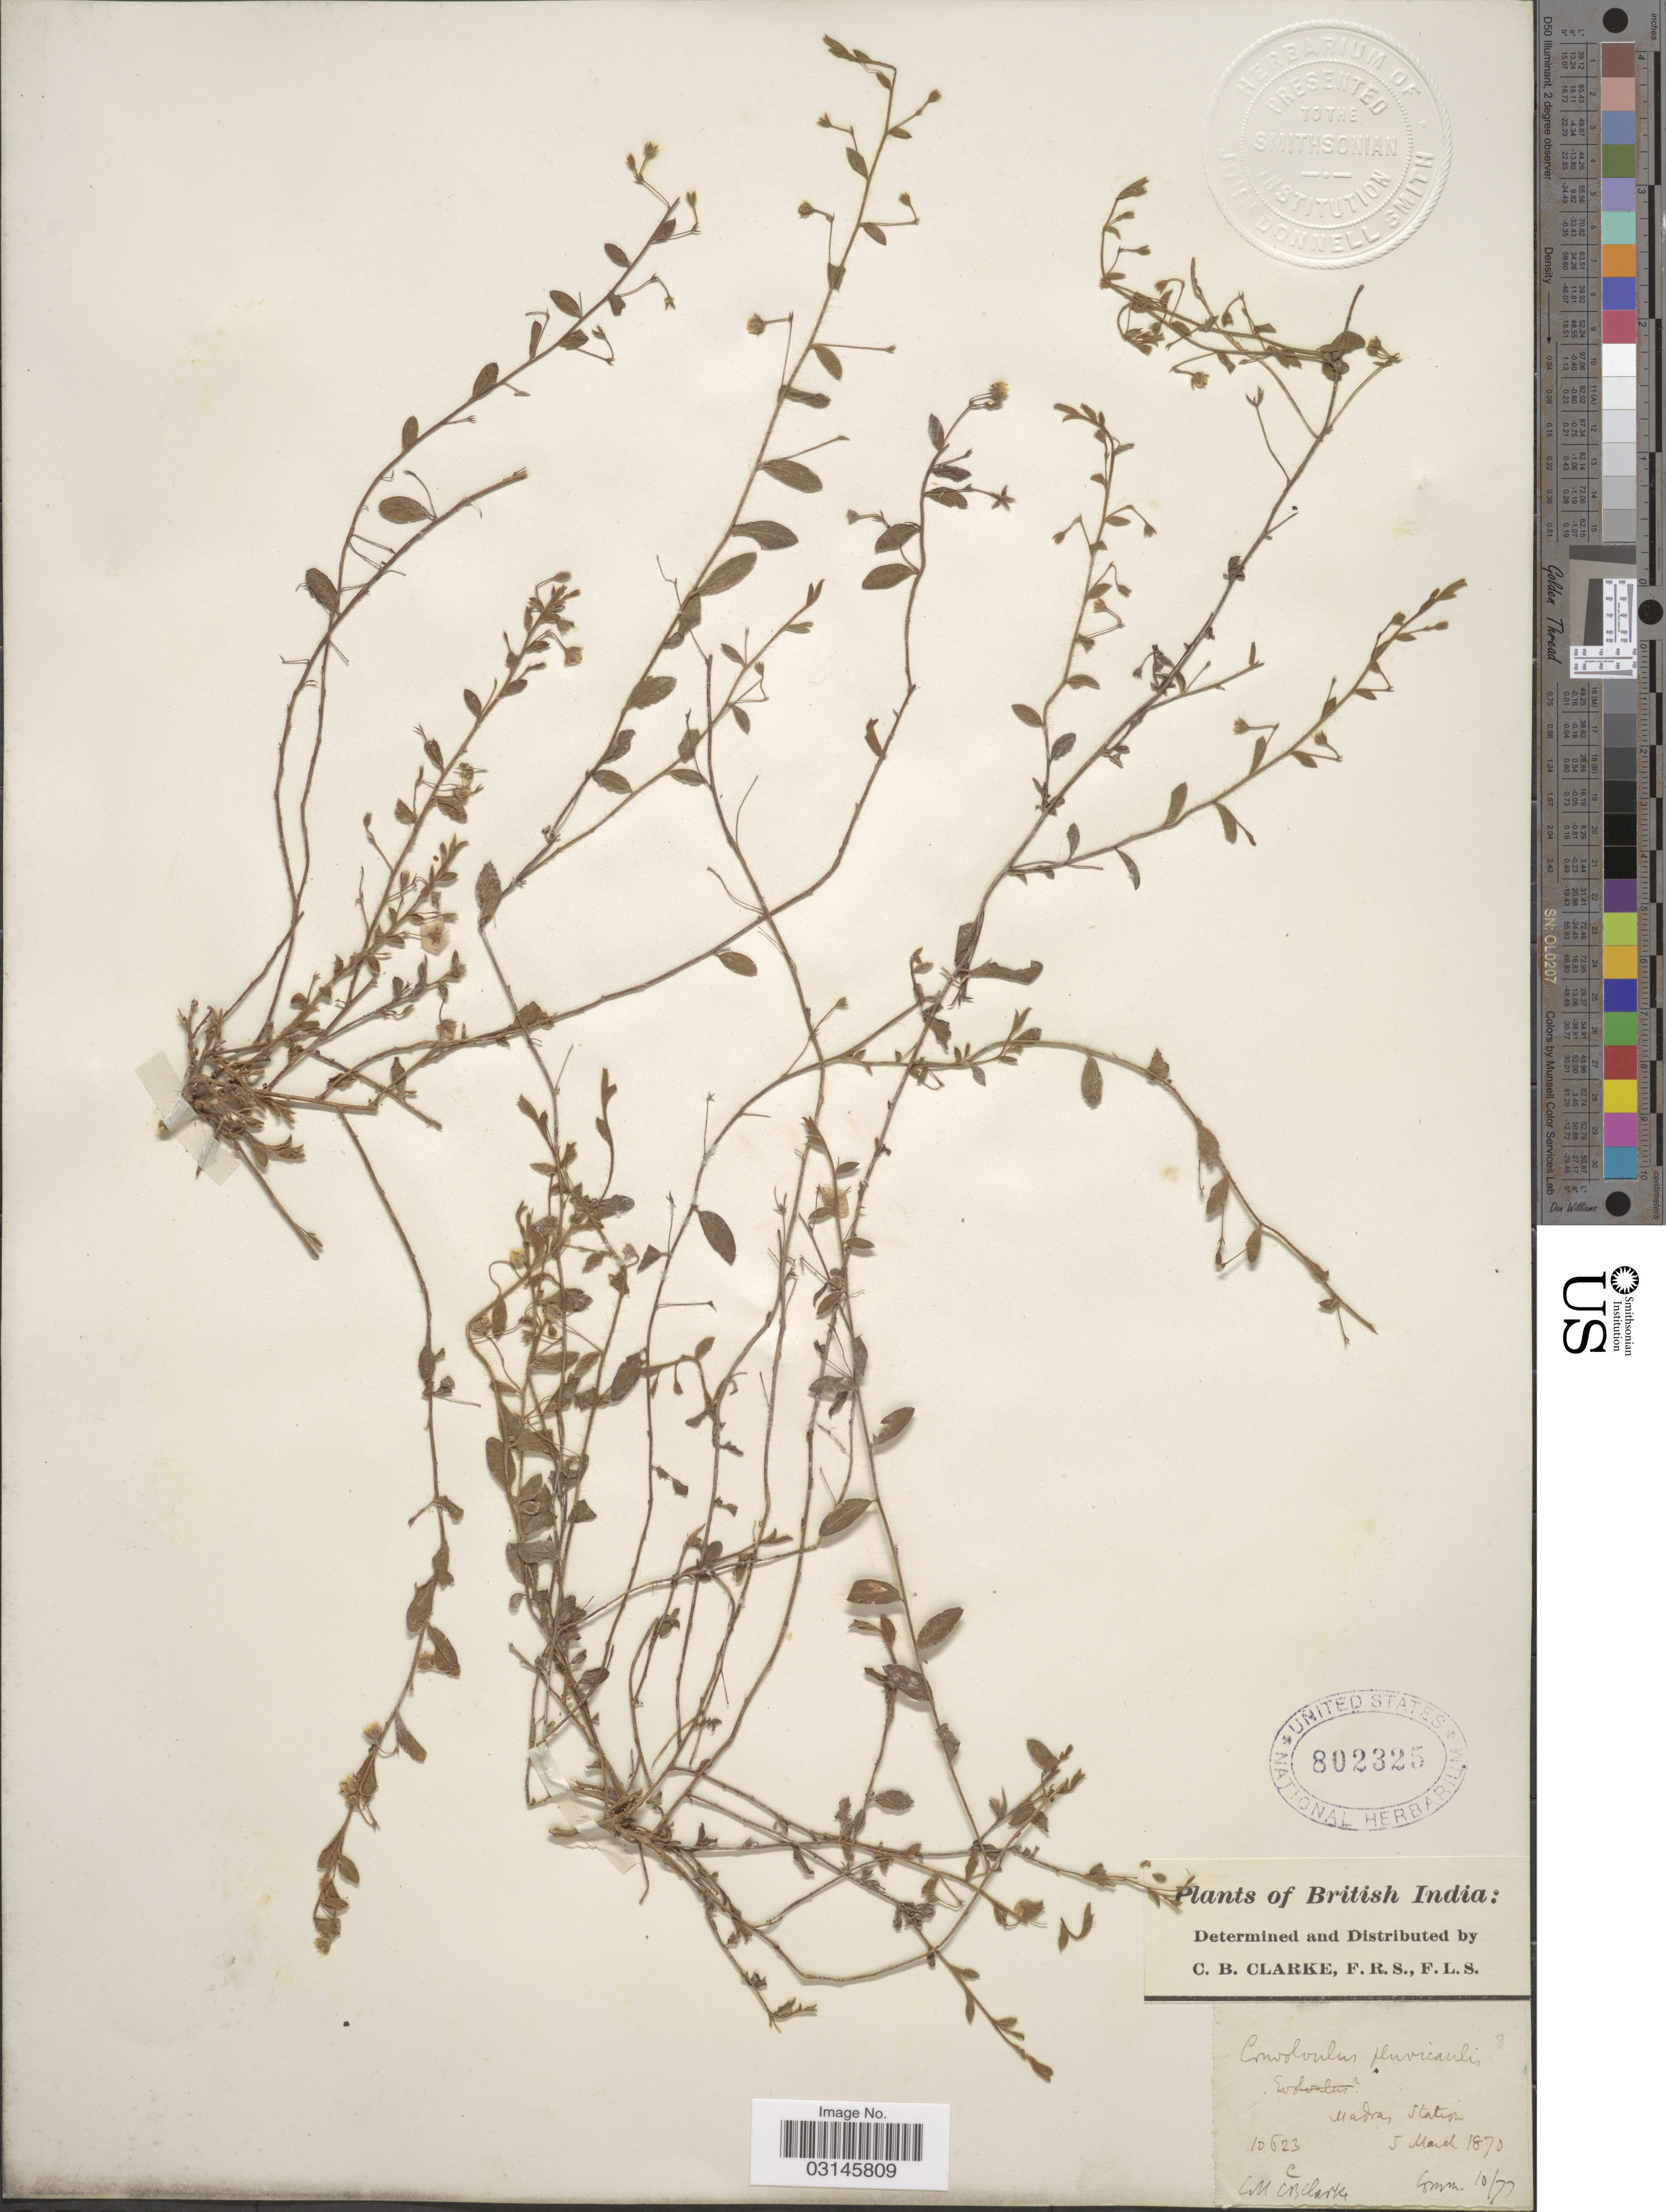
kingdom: Plantae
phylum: Tracheophyta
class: Magnoliopsida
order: Solanales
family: Convolvulaceae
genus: Convolvulus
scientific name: Convolvulus prostratus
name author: Forssk.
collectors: C. B. Clarke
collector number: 10623C*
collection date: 1870-03-05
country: India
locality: British India, Madras Station.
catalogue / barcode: US 802325